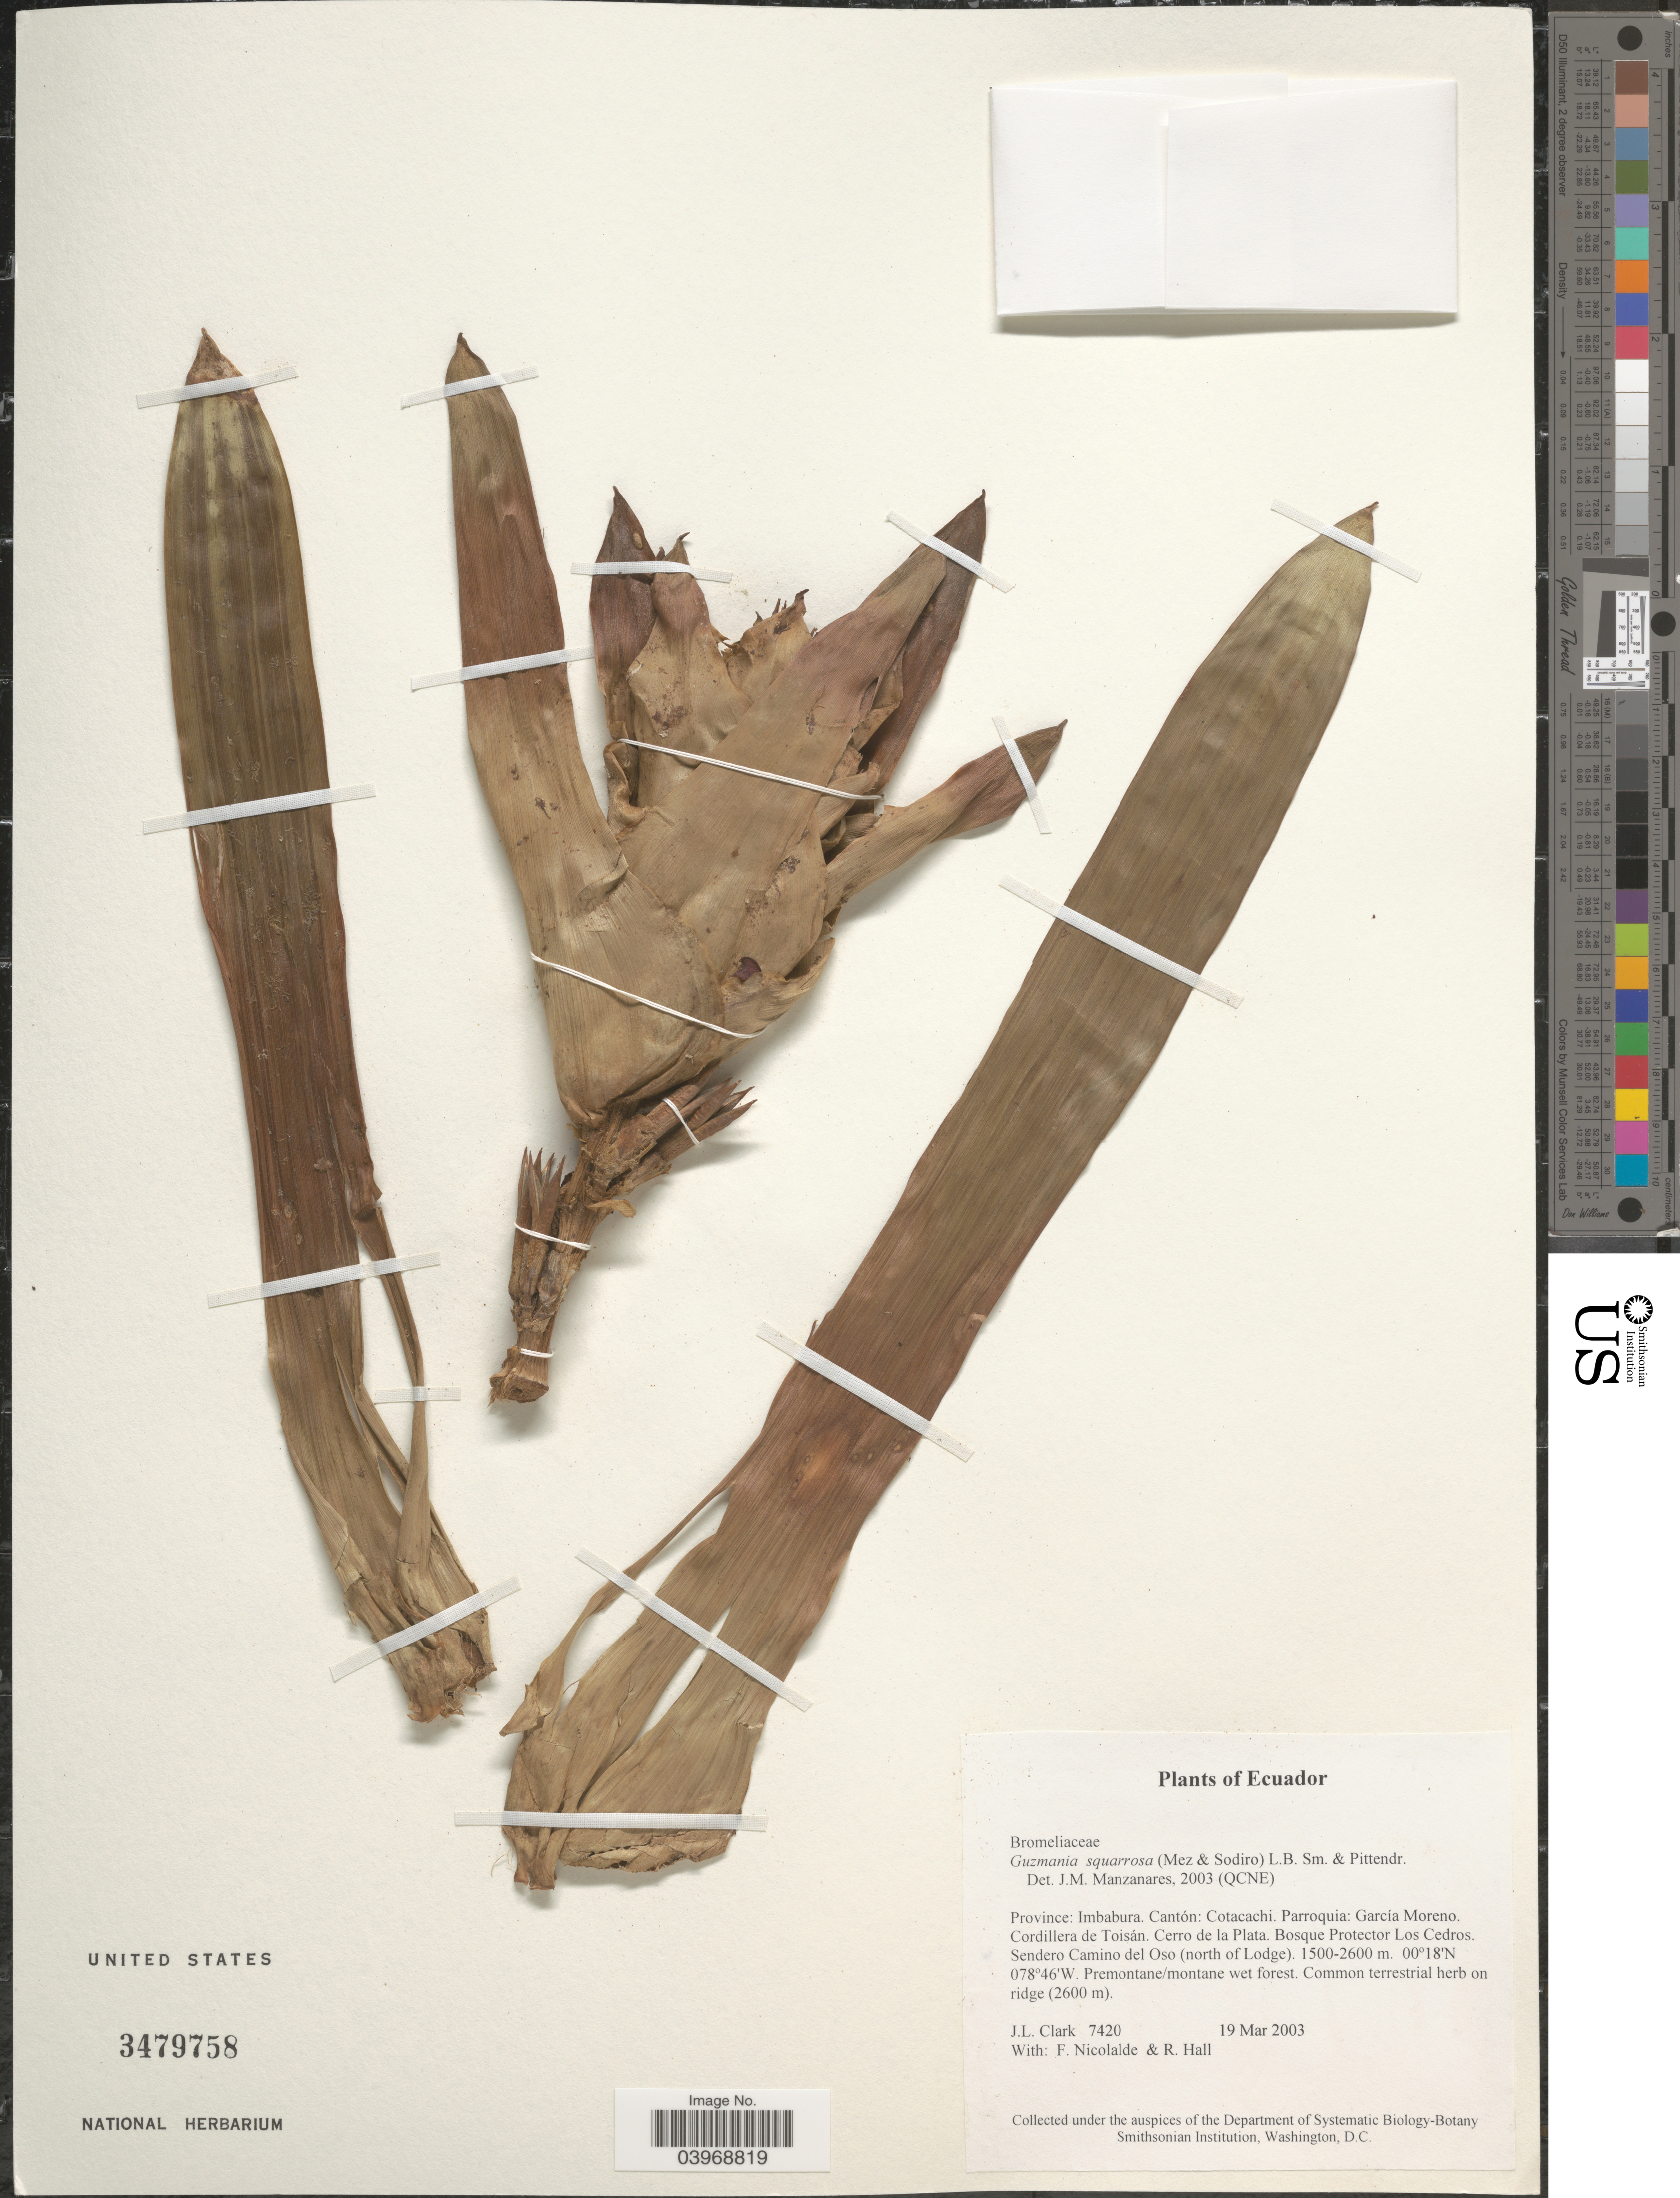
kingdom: Plantae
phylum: Tracheophyta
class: Liliopsida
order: Poales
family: Bromeliaceae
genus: Guzmania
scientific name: Guzmania squarrosa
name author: (Mez & Sodiro) L.B. Sm. & Pittendr.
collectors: J. L. Clark, F. Nicolalde & R. Hall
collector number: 7420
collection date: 2003-03-19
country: Ecuador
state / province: Imbabura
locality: Cantón: Cotacachi. Parroquia: García Moreno. Cordillera de Toisán. Cerro de la Plata. Bosque Protector Los Cedros. Sendero Camino del Oso (north of Lodge).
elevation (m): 1500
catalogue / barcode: US 3479758